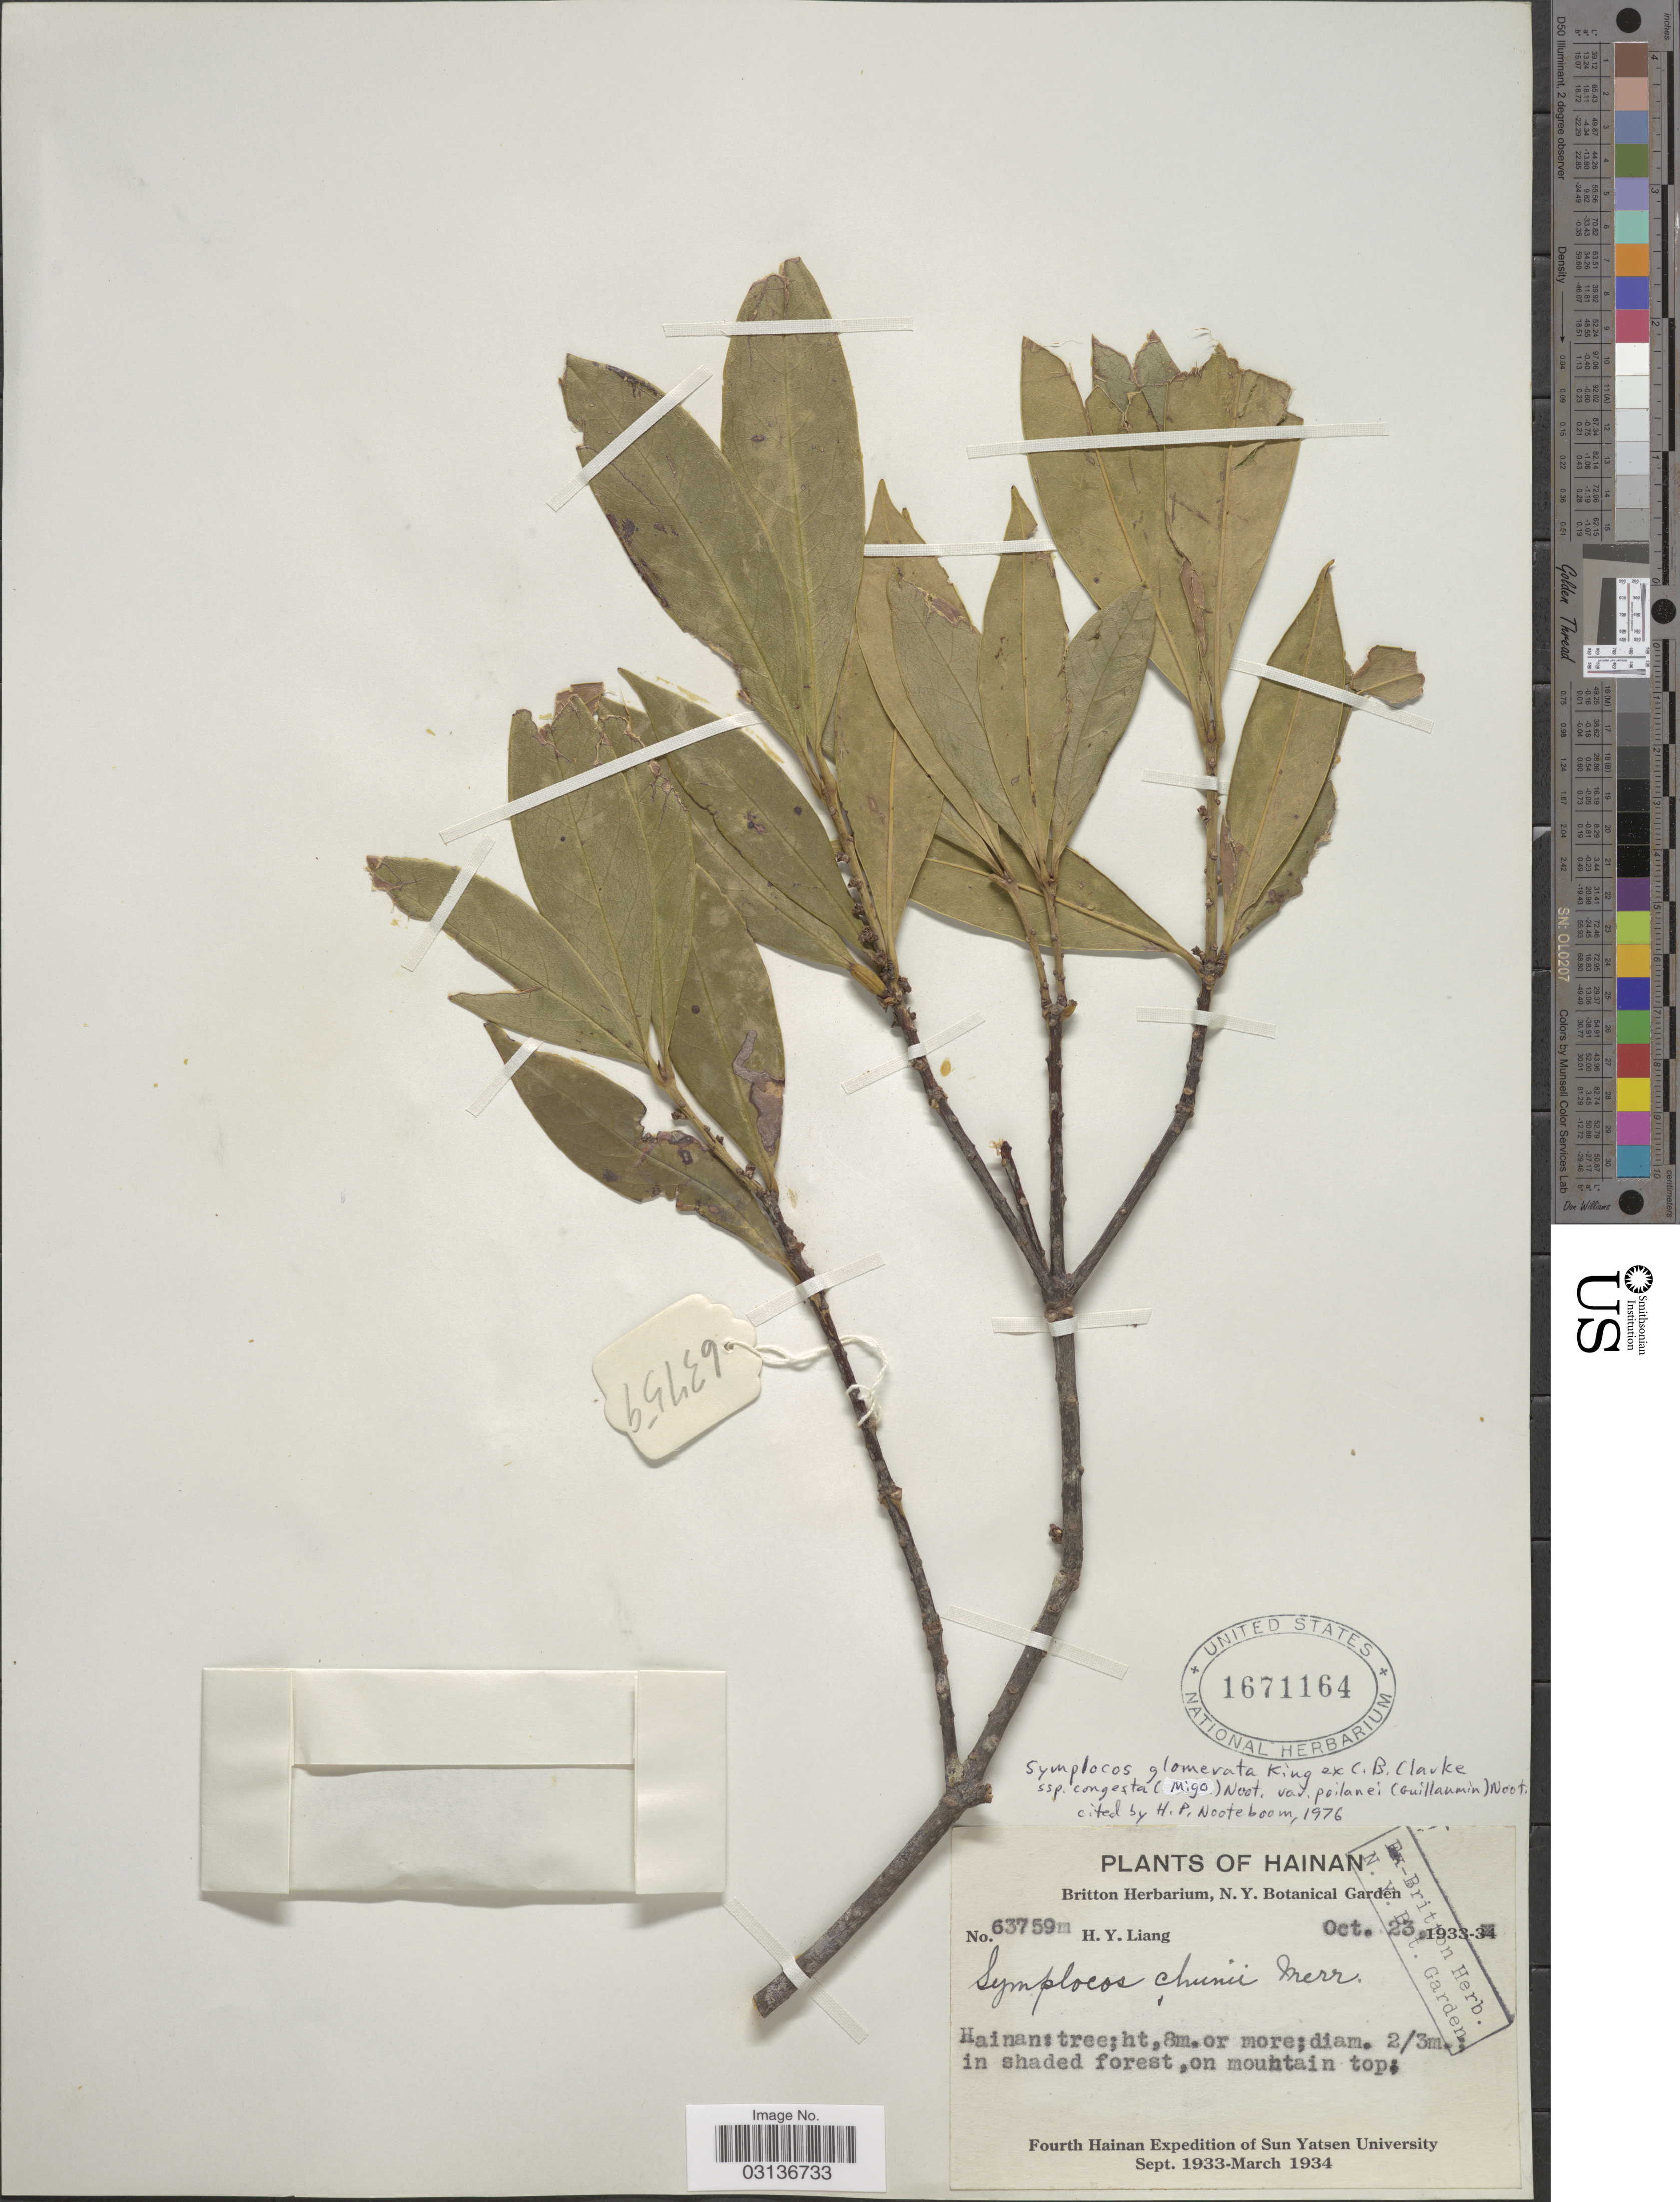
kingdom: Plantae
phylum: Tracheophyta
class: Magnoliopsida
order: Ericales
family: Symplocaceae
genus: Symplocos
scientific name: Symplocos glomerata var. poilanei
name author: (Guillaumin) Noot.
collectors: H. Y. Liang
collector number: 63759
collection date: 1933-10-23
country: China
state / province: Hainan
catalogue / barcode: US 1671164